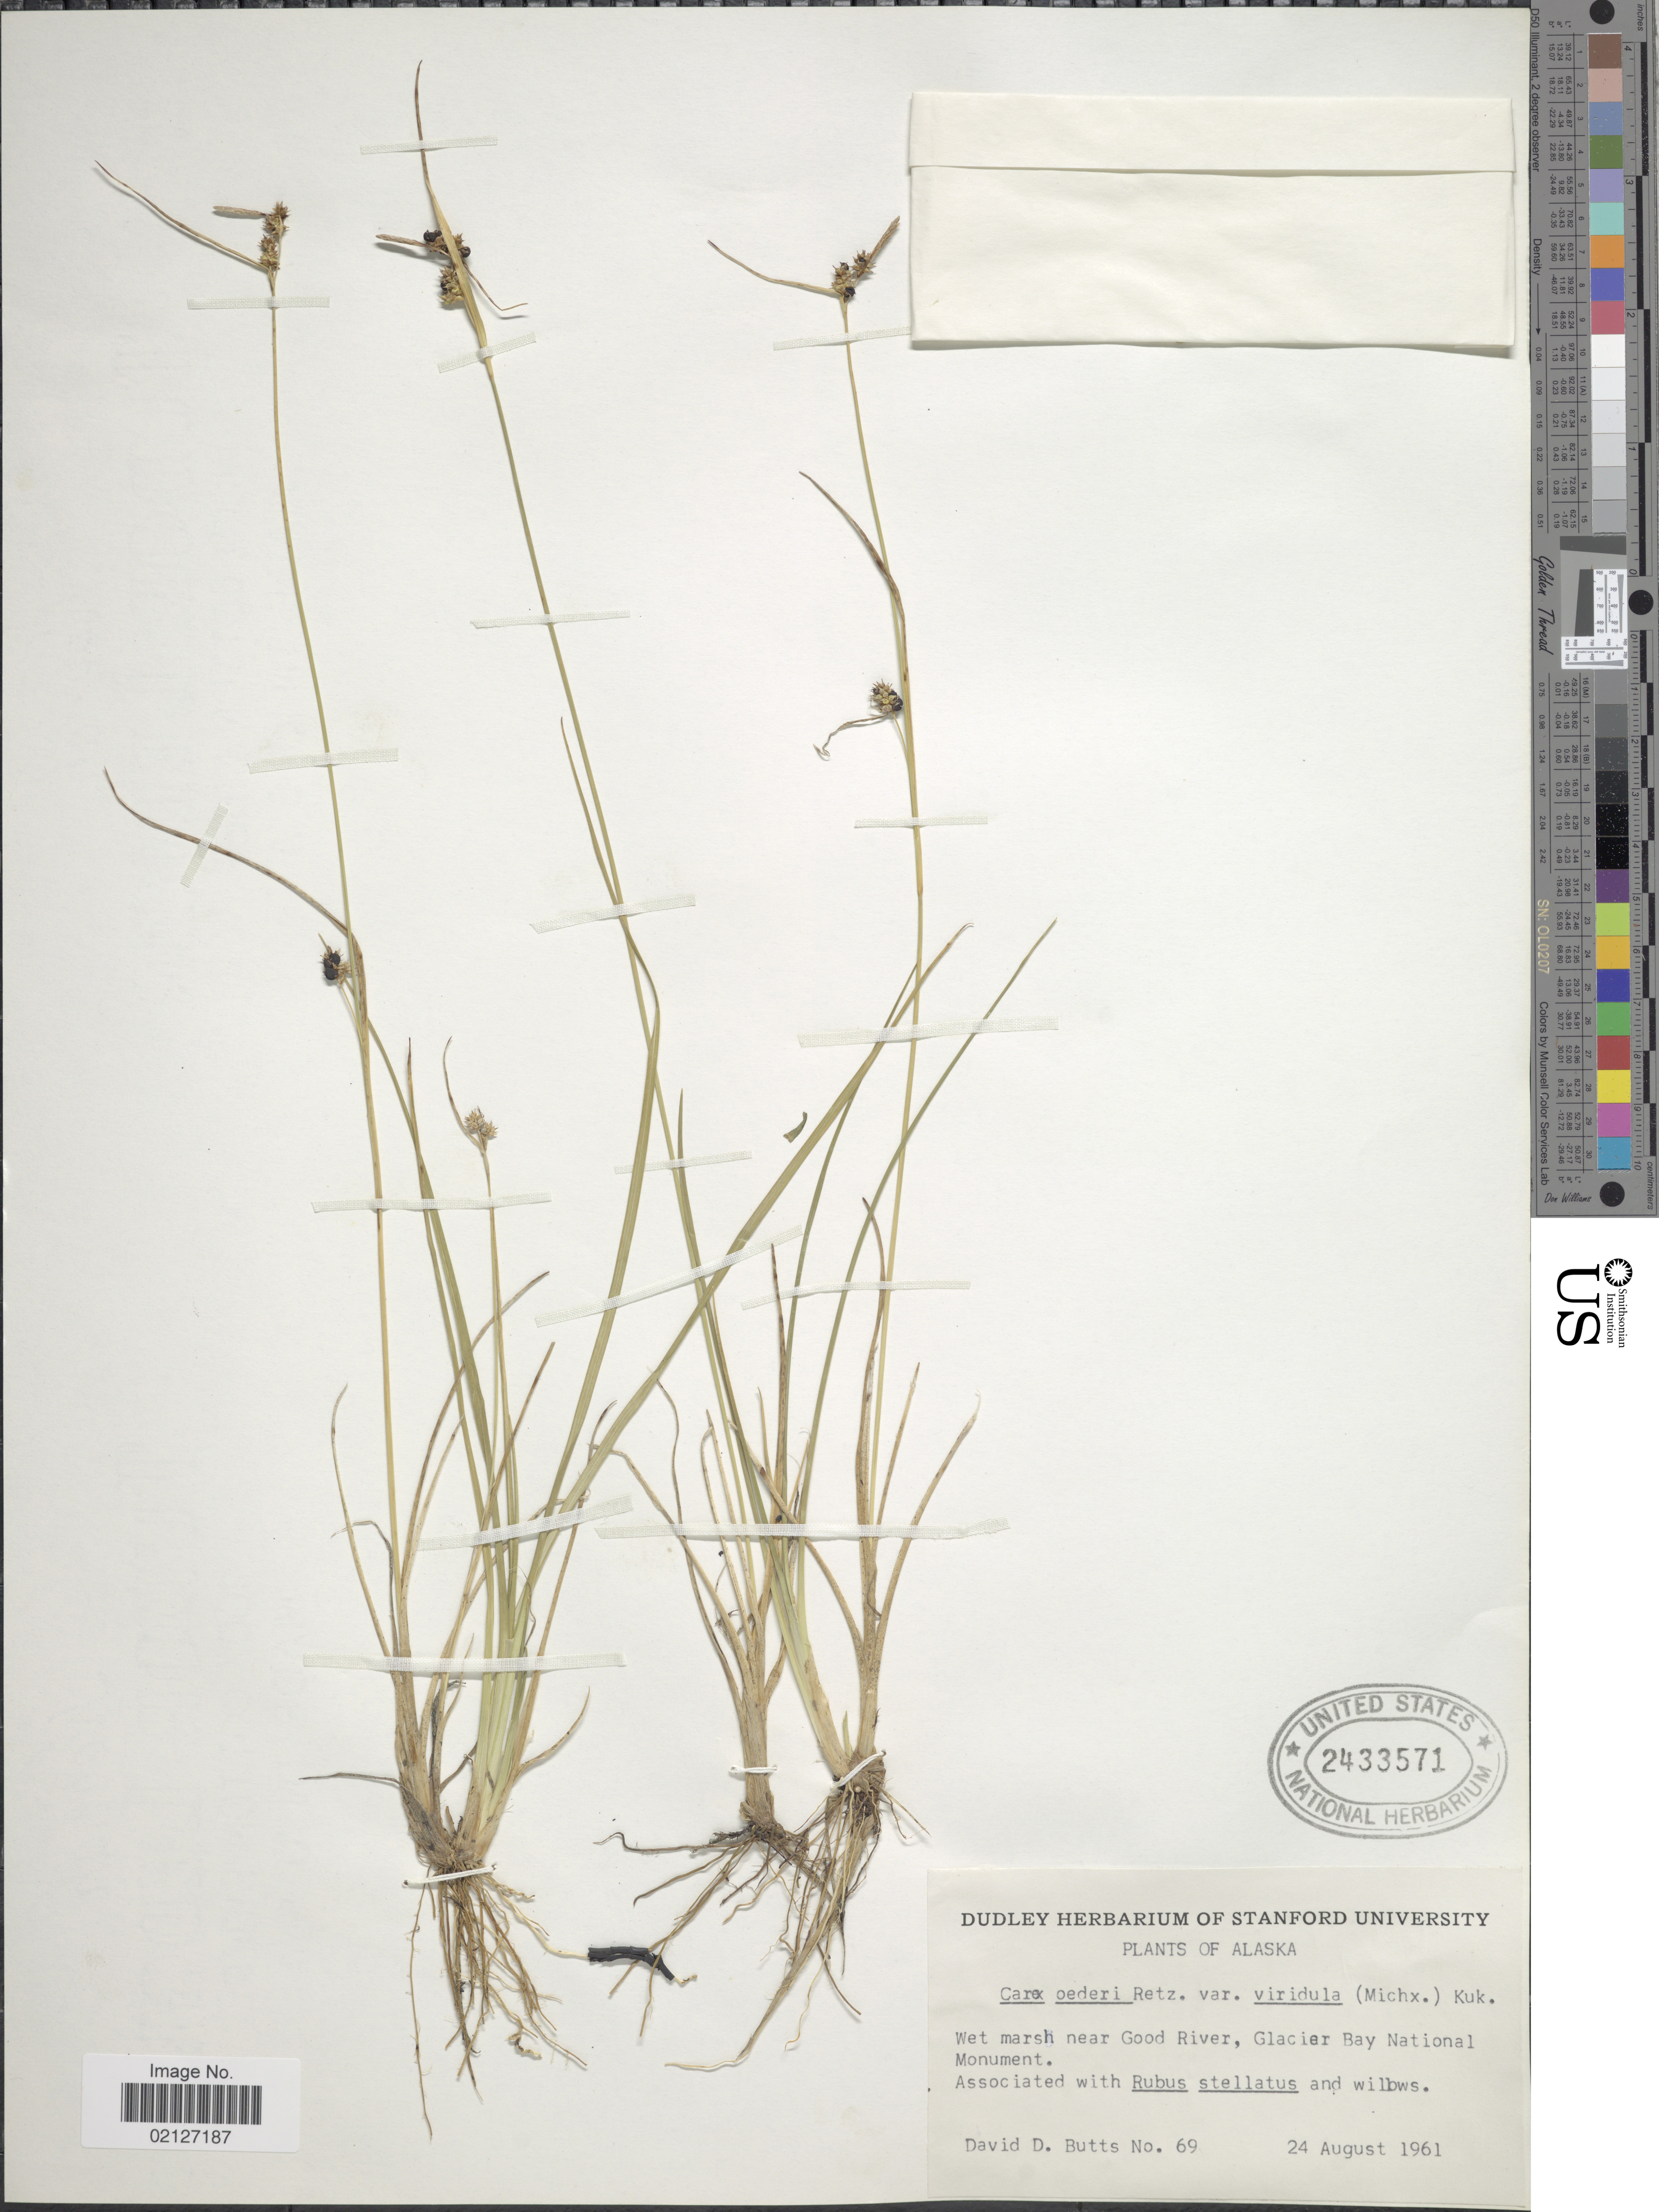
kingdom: Plantae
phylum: Tracheophyta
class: Liliopsida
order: Poales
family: Cyperaceae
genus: Carex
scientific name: Carex oederi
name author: Retz.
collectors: D. Butts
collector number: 69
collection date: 1961-08-24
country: United States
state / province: Alaska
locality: Wet marsh near Good River, Glacier Bay National Monument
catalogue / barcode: US 2433571